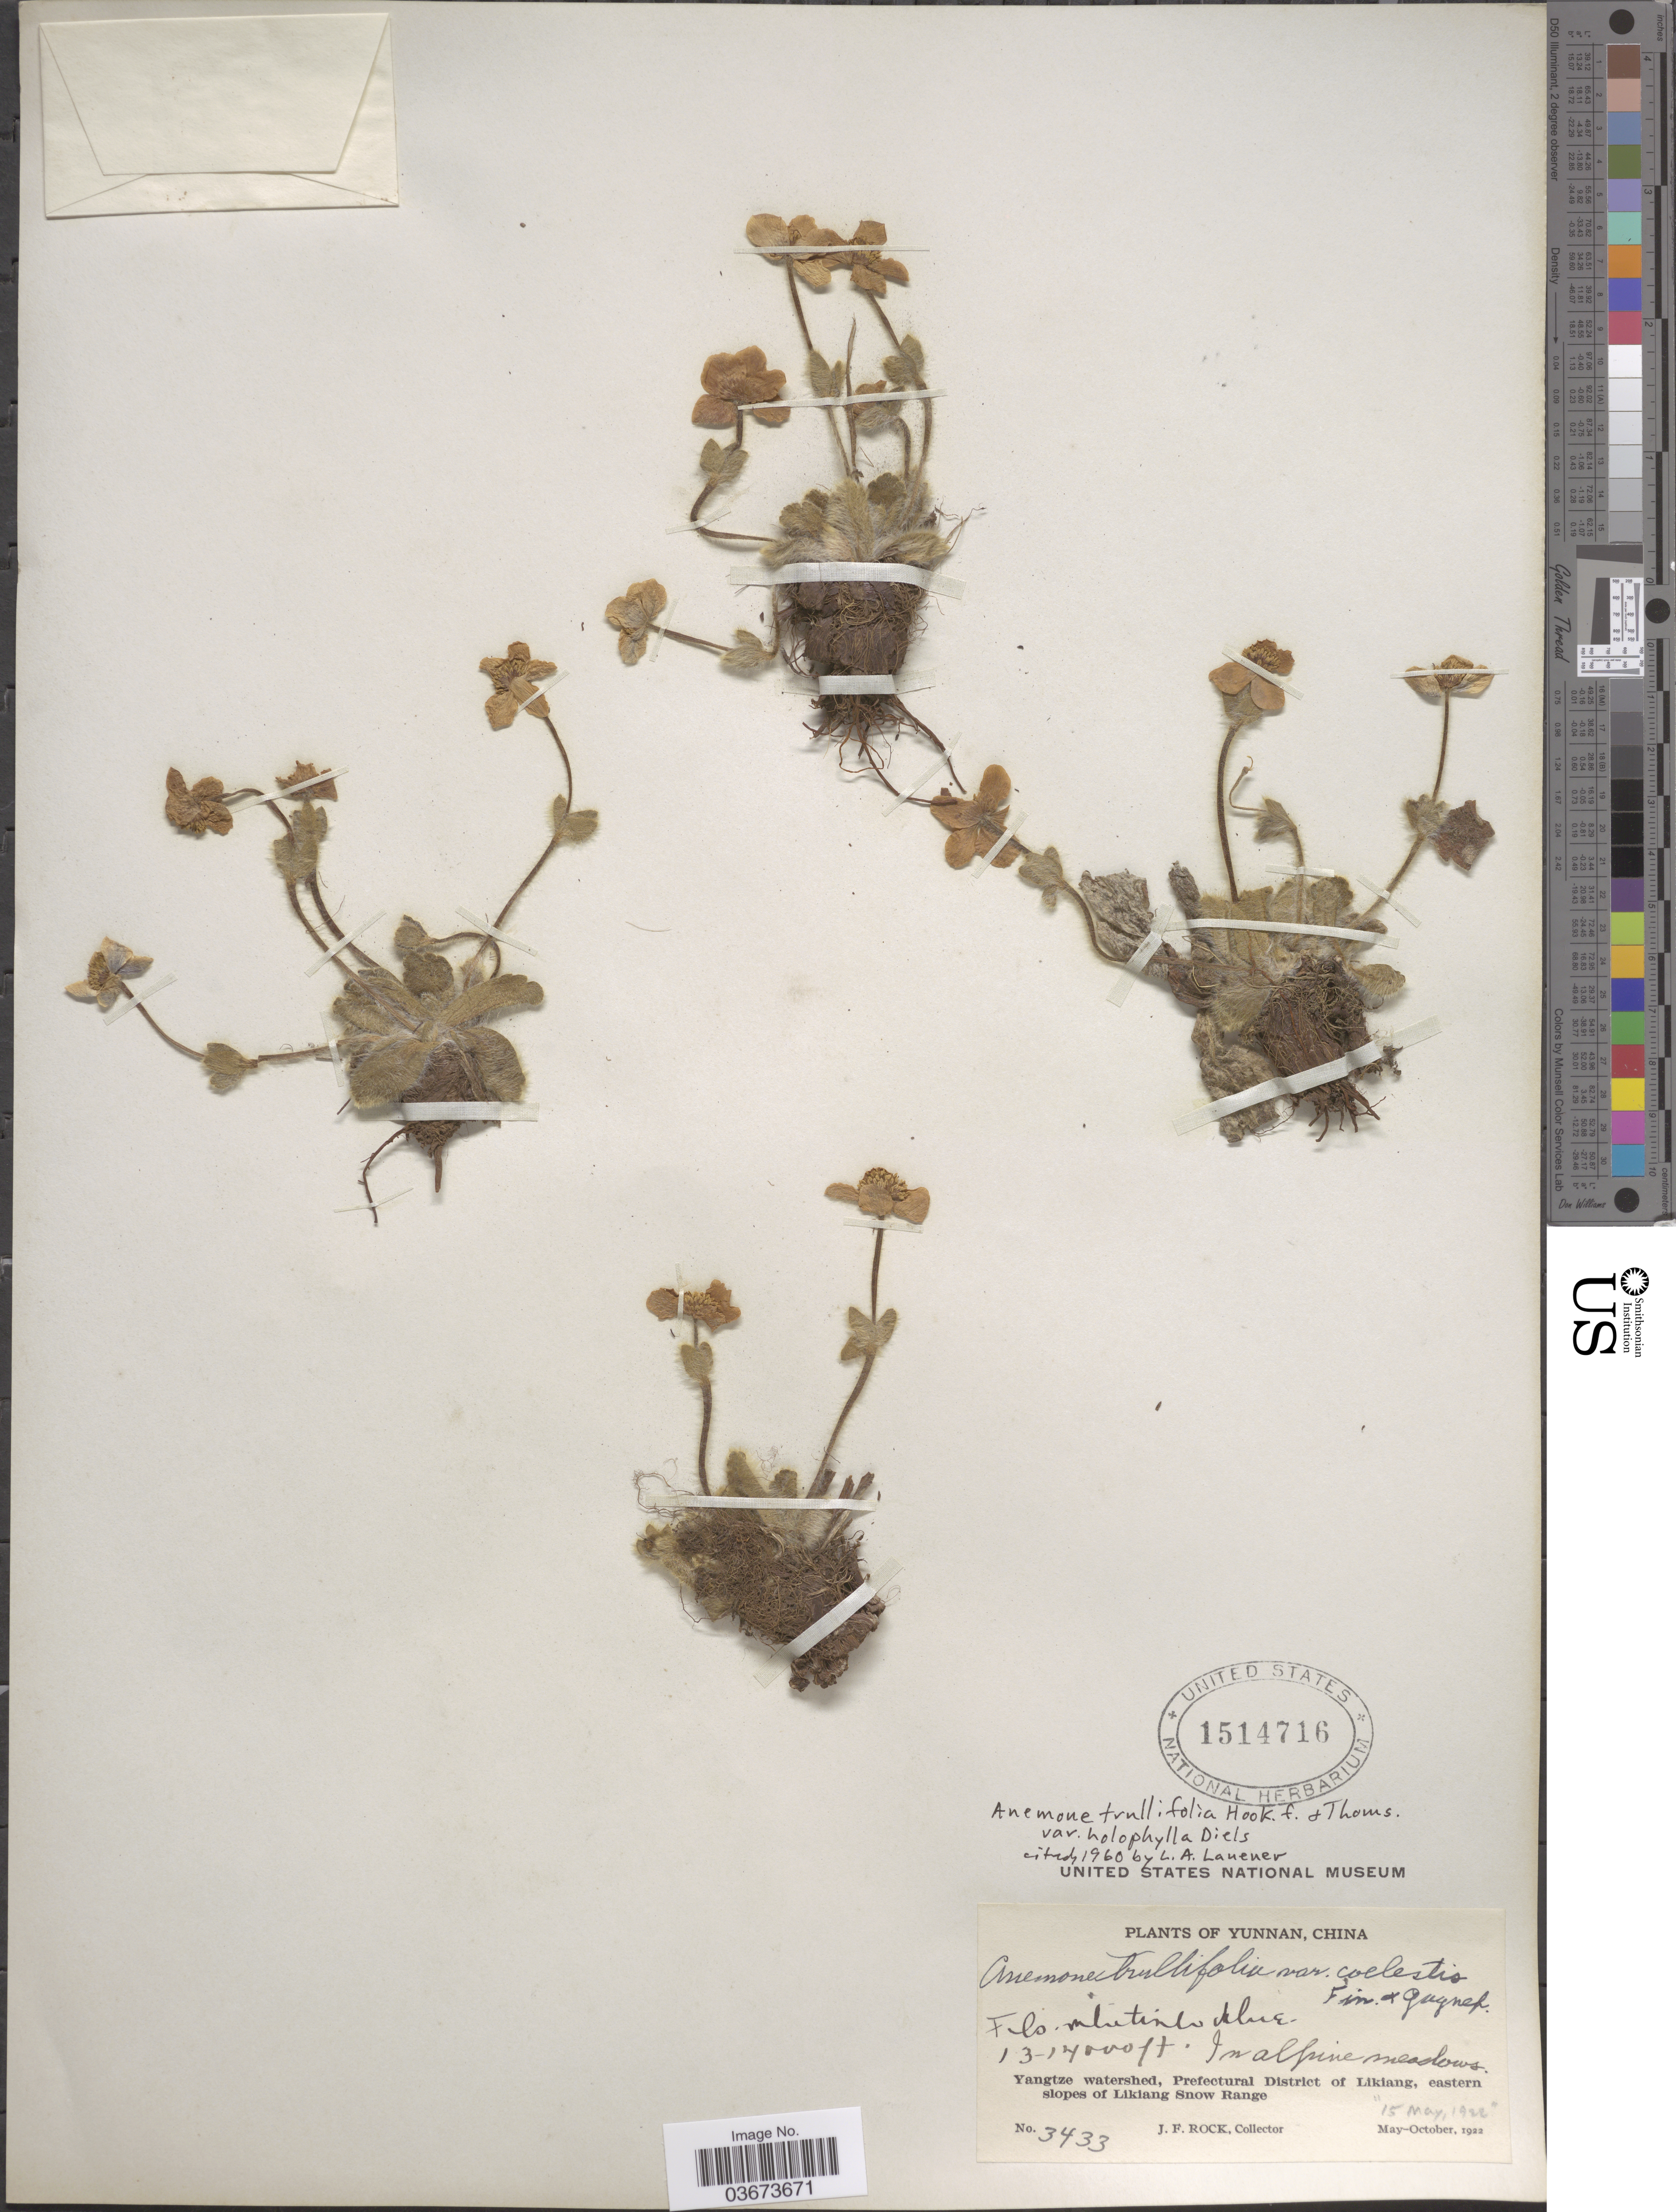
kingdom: Plantae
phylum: Tracheophyta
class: Magnoliopsida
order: Ranunculales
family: Ranunculaceae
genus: Anemone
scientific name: Anemone coelestina var. holophylla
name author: (Diels) Ziman & B.E. Dutton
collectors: J. Rock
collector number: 3433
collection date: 1922-05-15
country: China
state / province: Yunnan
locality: Yangtze watershed, Prefectural District of Likiang, eastern slopes of Likiang Snow Range.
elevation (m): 3962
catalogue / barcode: US 1514716